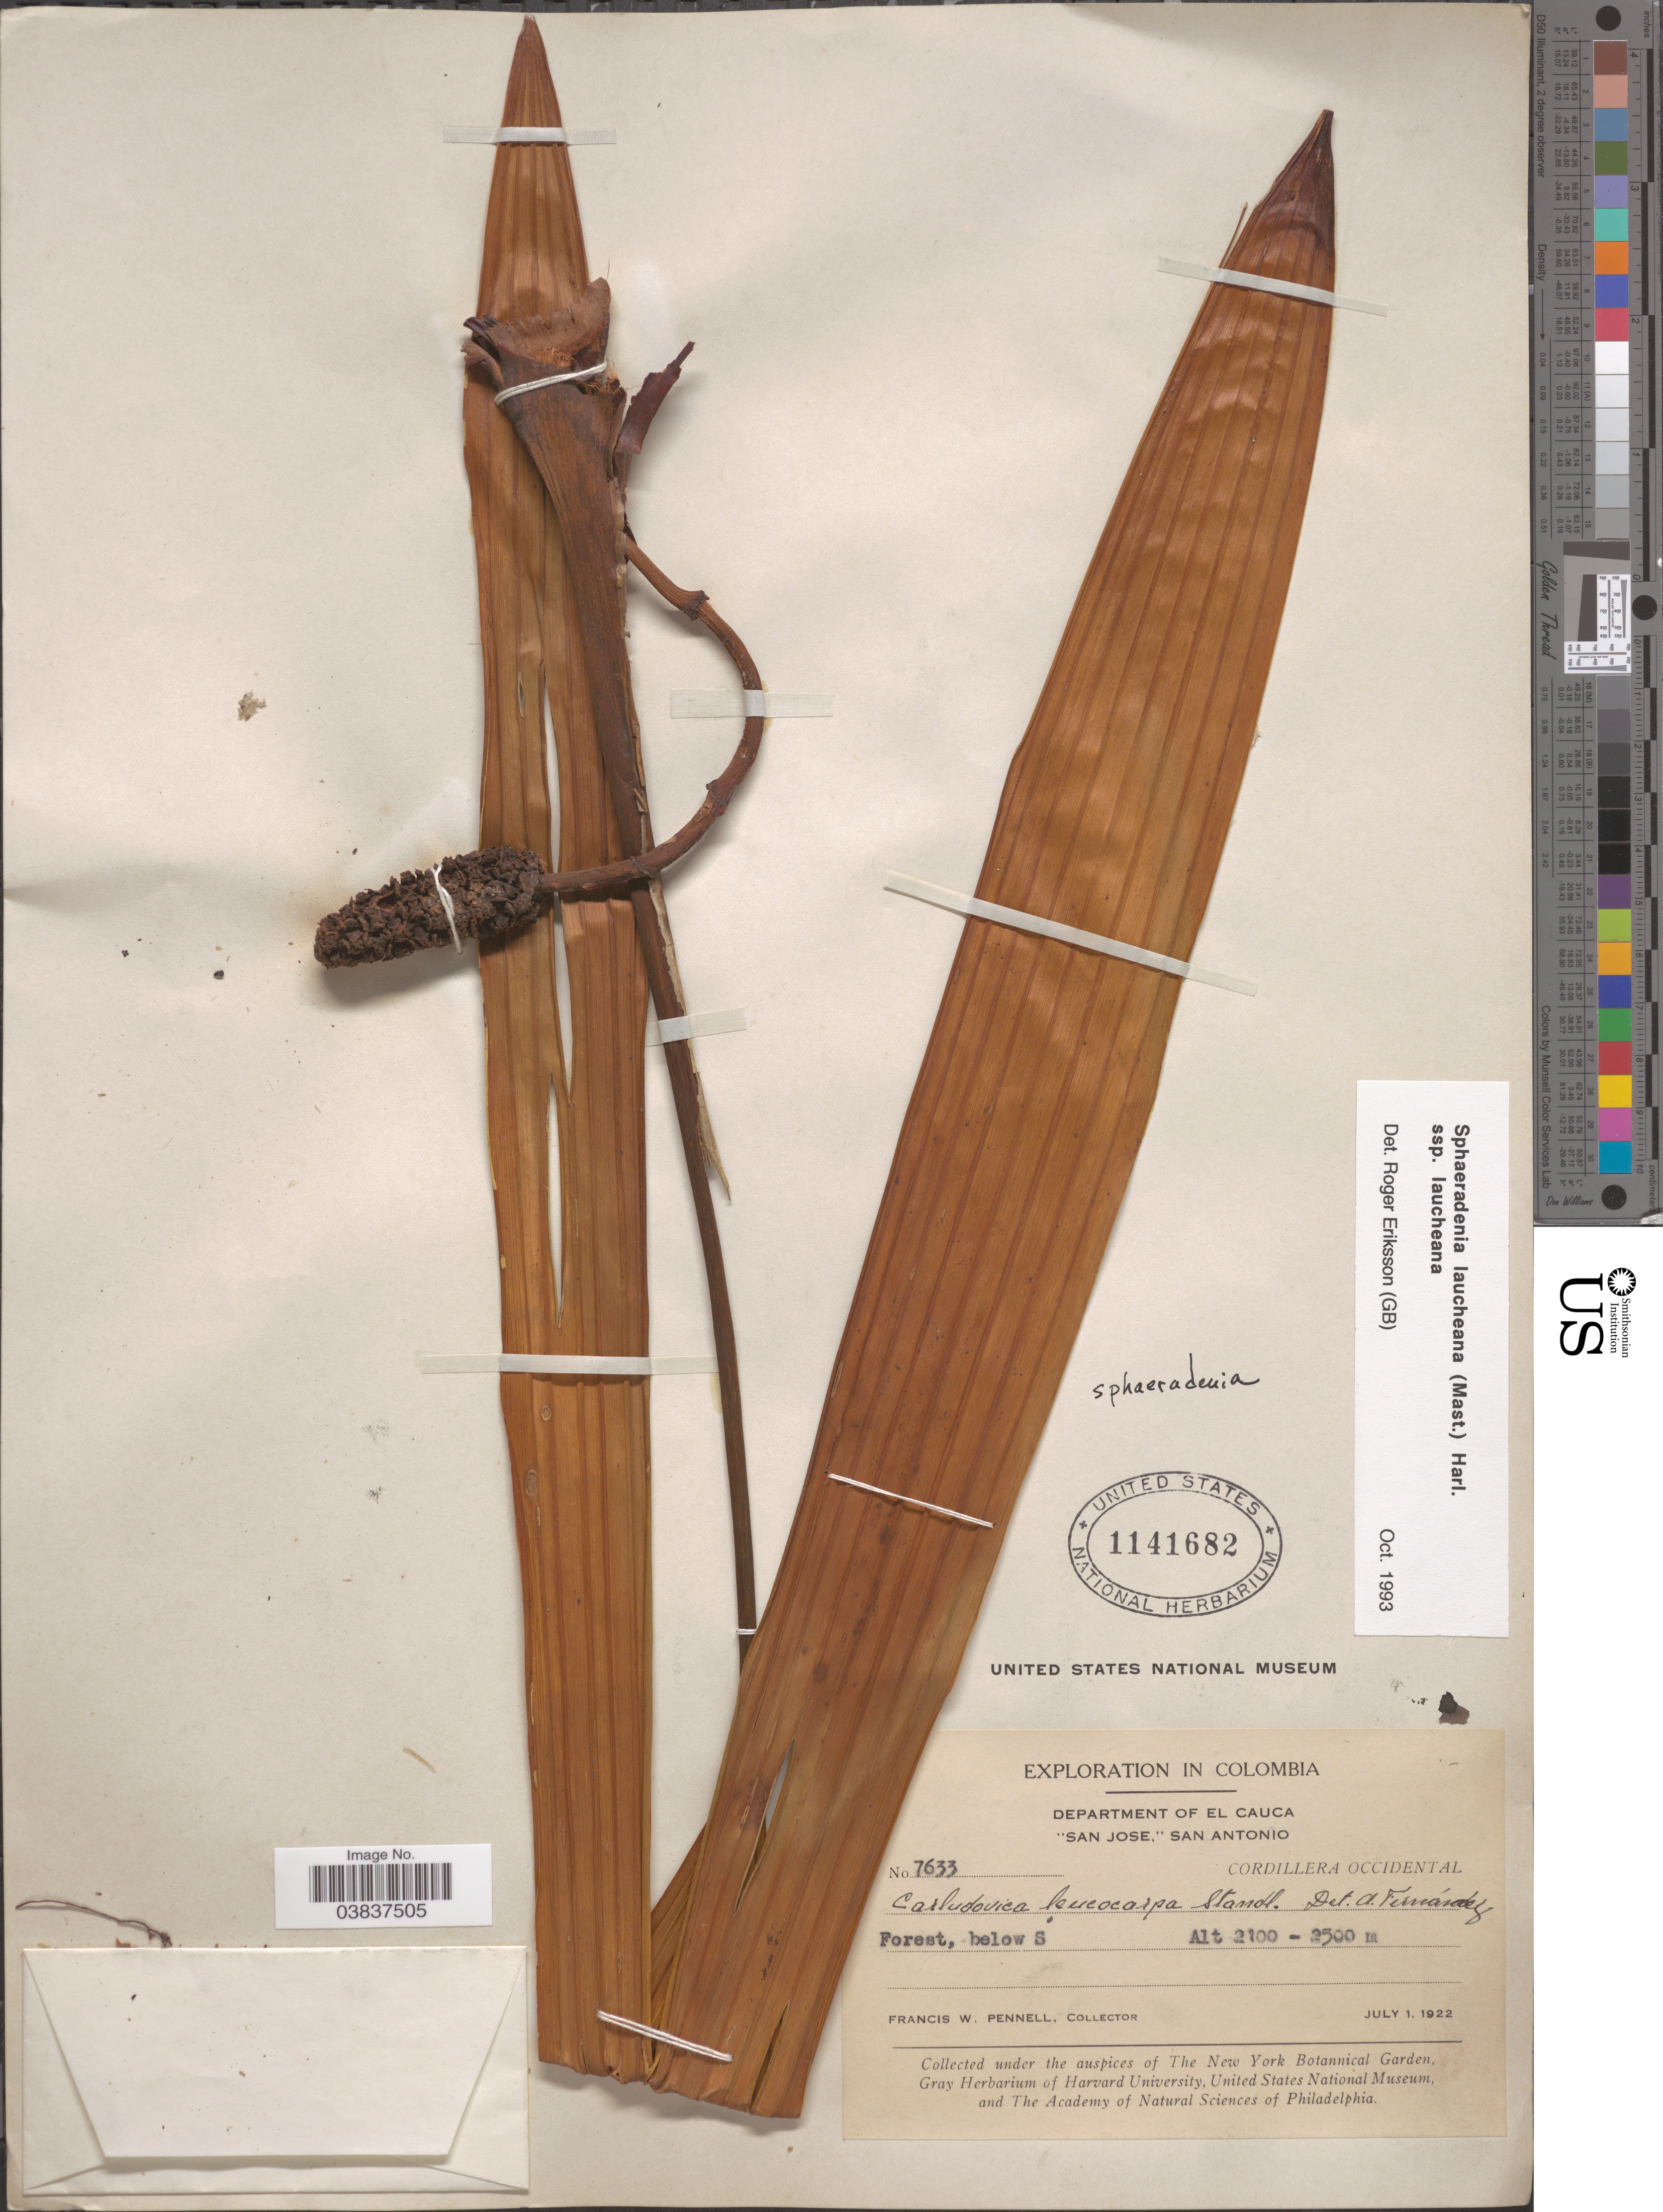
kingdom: Plantae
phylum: Tracheophyta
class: Liliopsida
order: Pandanales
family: Cyclanthaceae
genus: Sphaeradenia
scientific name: Sphaeradenia laucheana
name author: (Mast.) Harling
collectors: F. W. Pennell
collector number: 7633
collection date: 1922-07-01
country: Colombia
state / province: Cauca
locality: San Jose,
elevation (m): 2100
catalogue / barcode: US 1141682